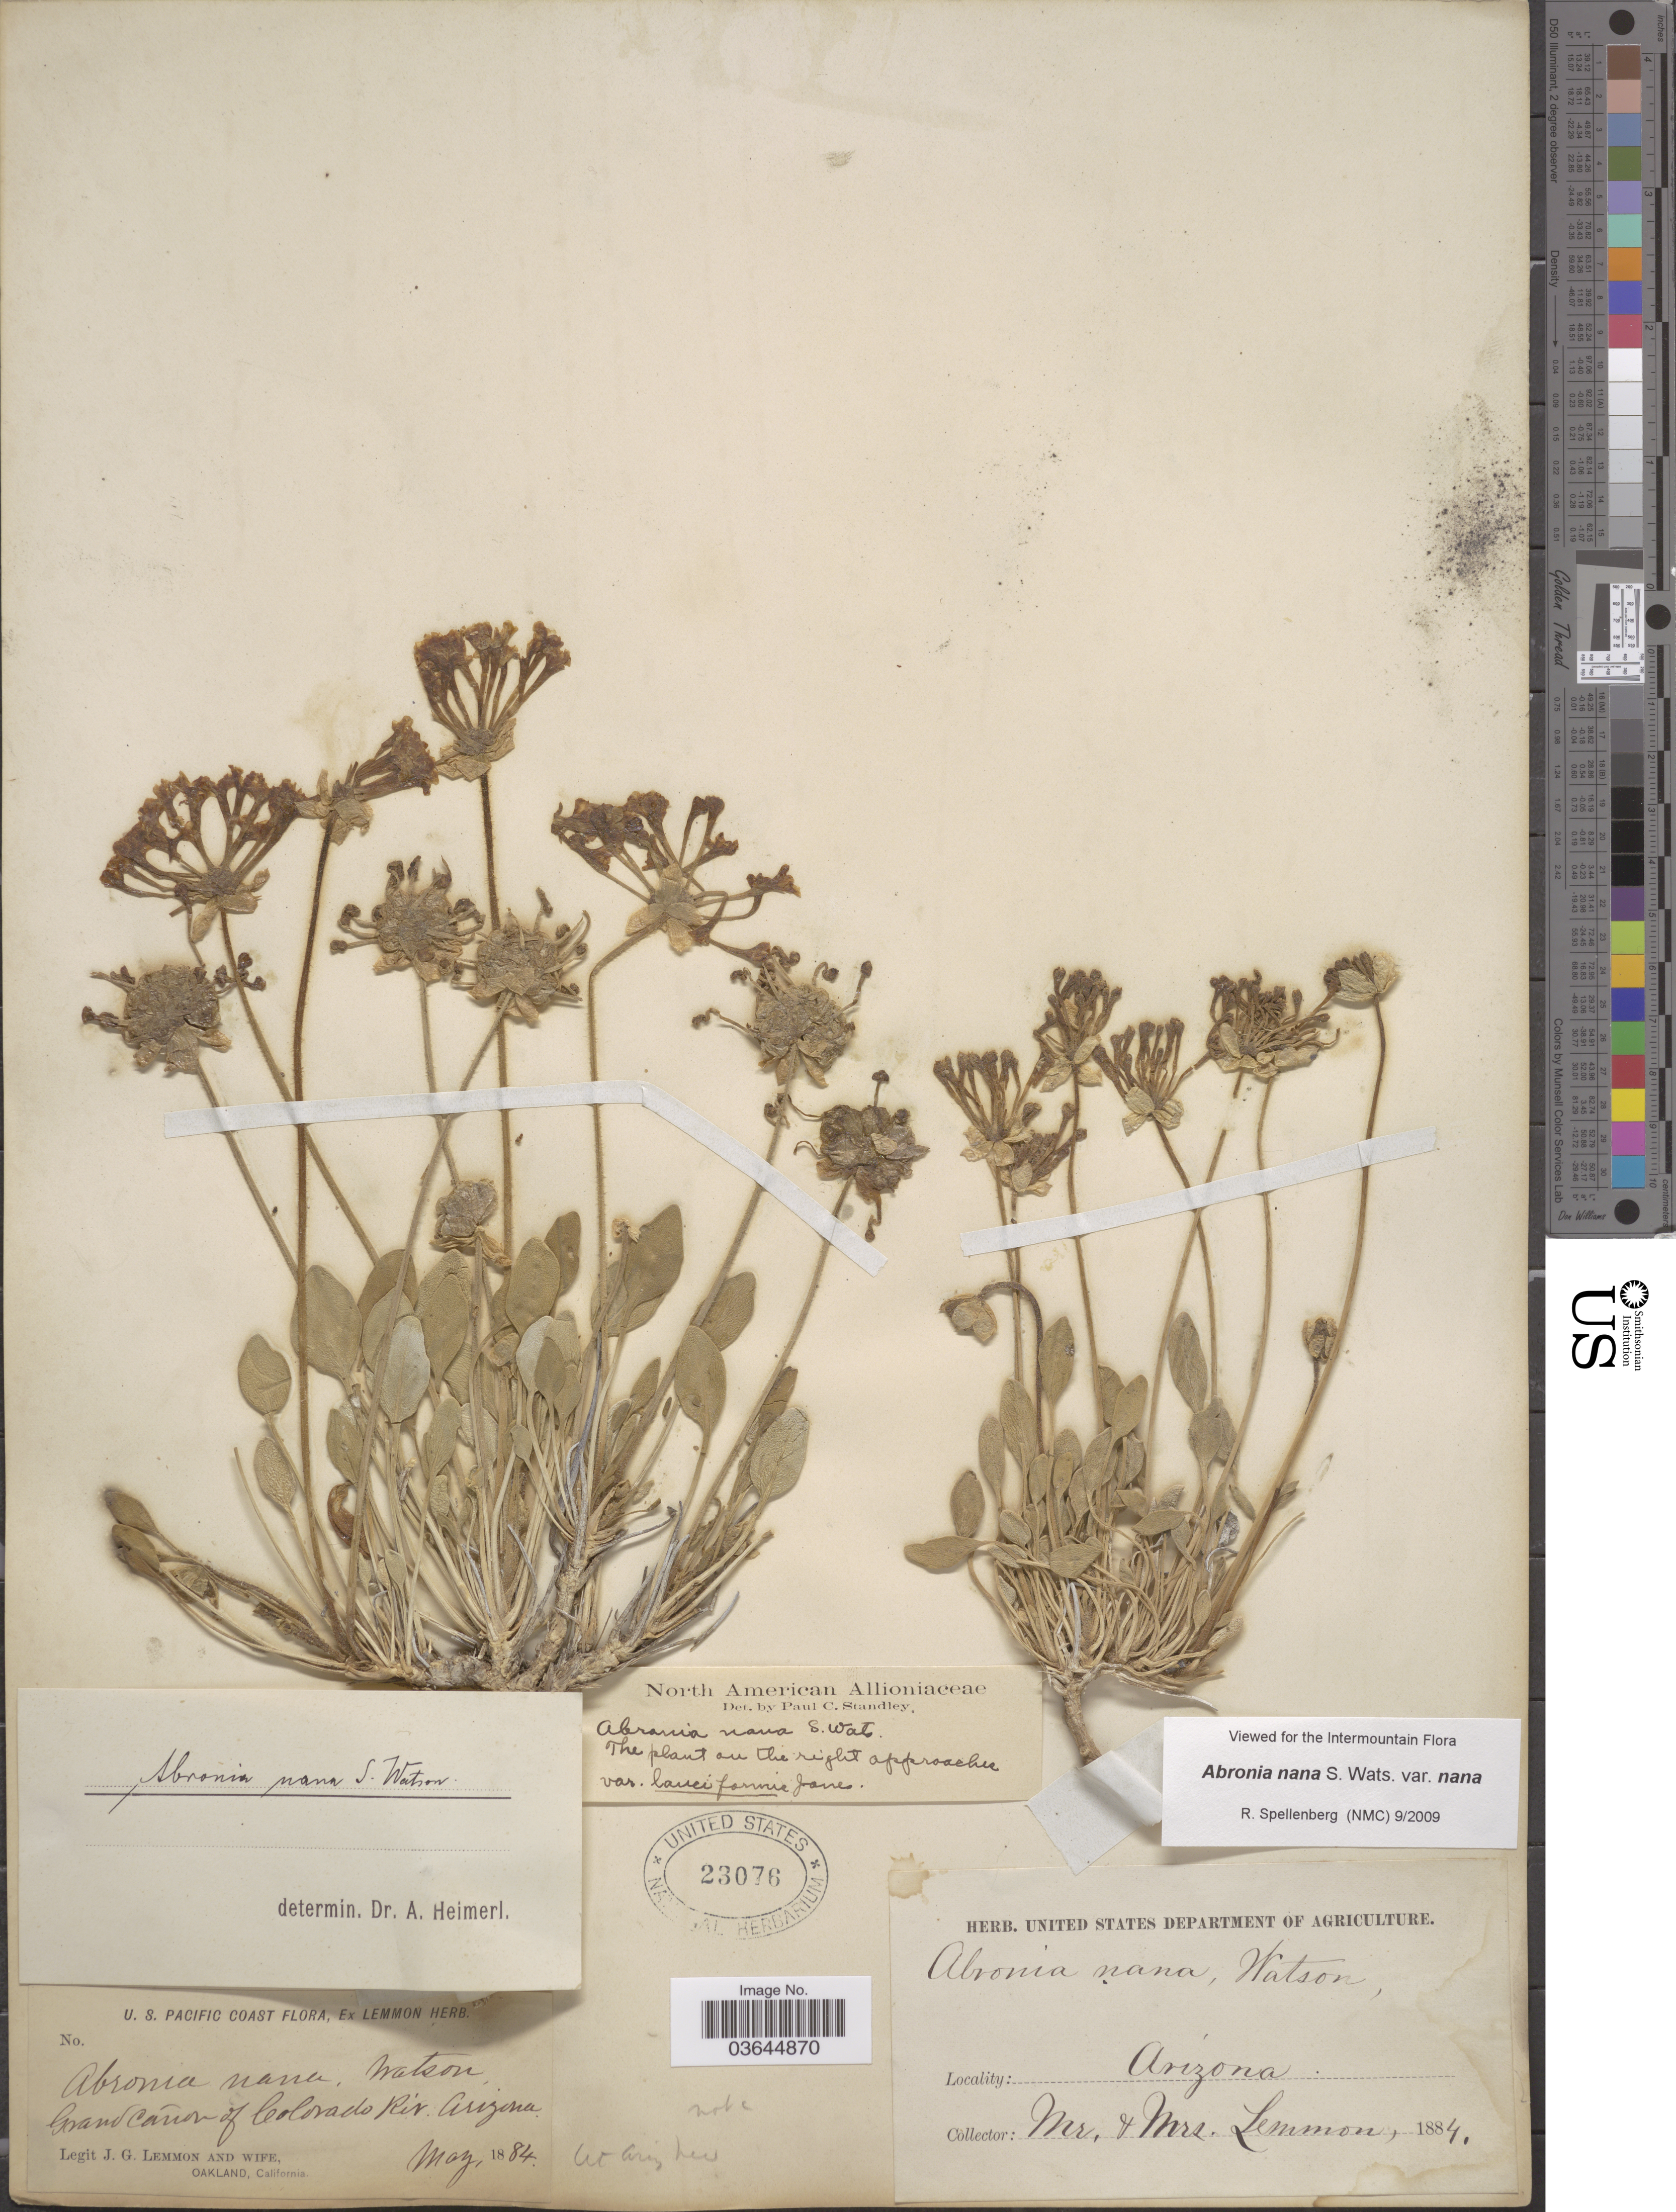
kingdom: Plantae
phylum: Tracheophyta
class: Magnoliopsida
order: Caryophyllales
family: Nyctaginaceae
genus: Abronia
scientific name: Abronia nana var. nana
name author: S. Watson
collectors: J. Lemmon & Mrs. J. G. Lemmon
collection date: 1884-05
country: United States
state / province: Arizona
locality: U.S. Pacific Coast. Grand Cañon of Colorado Riv.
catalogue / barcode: US 23076